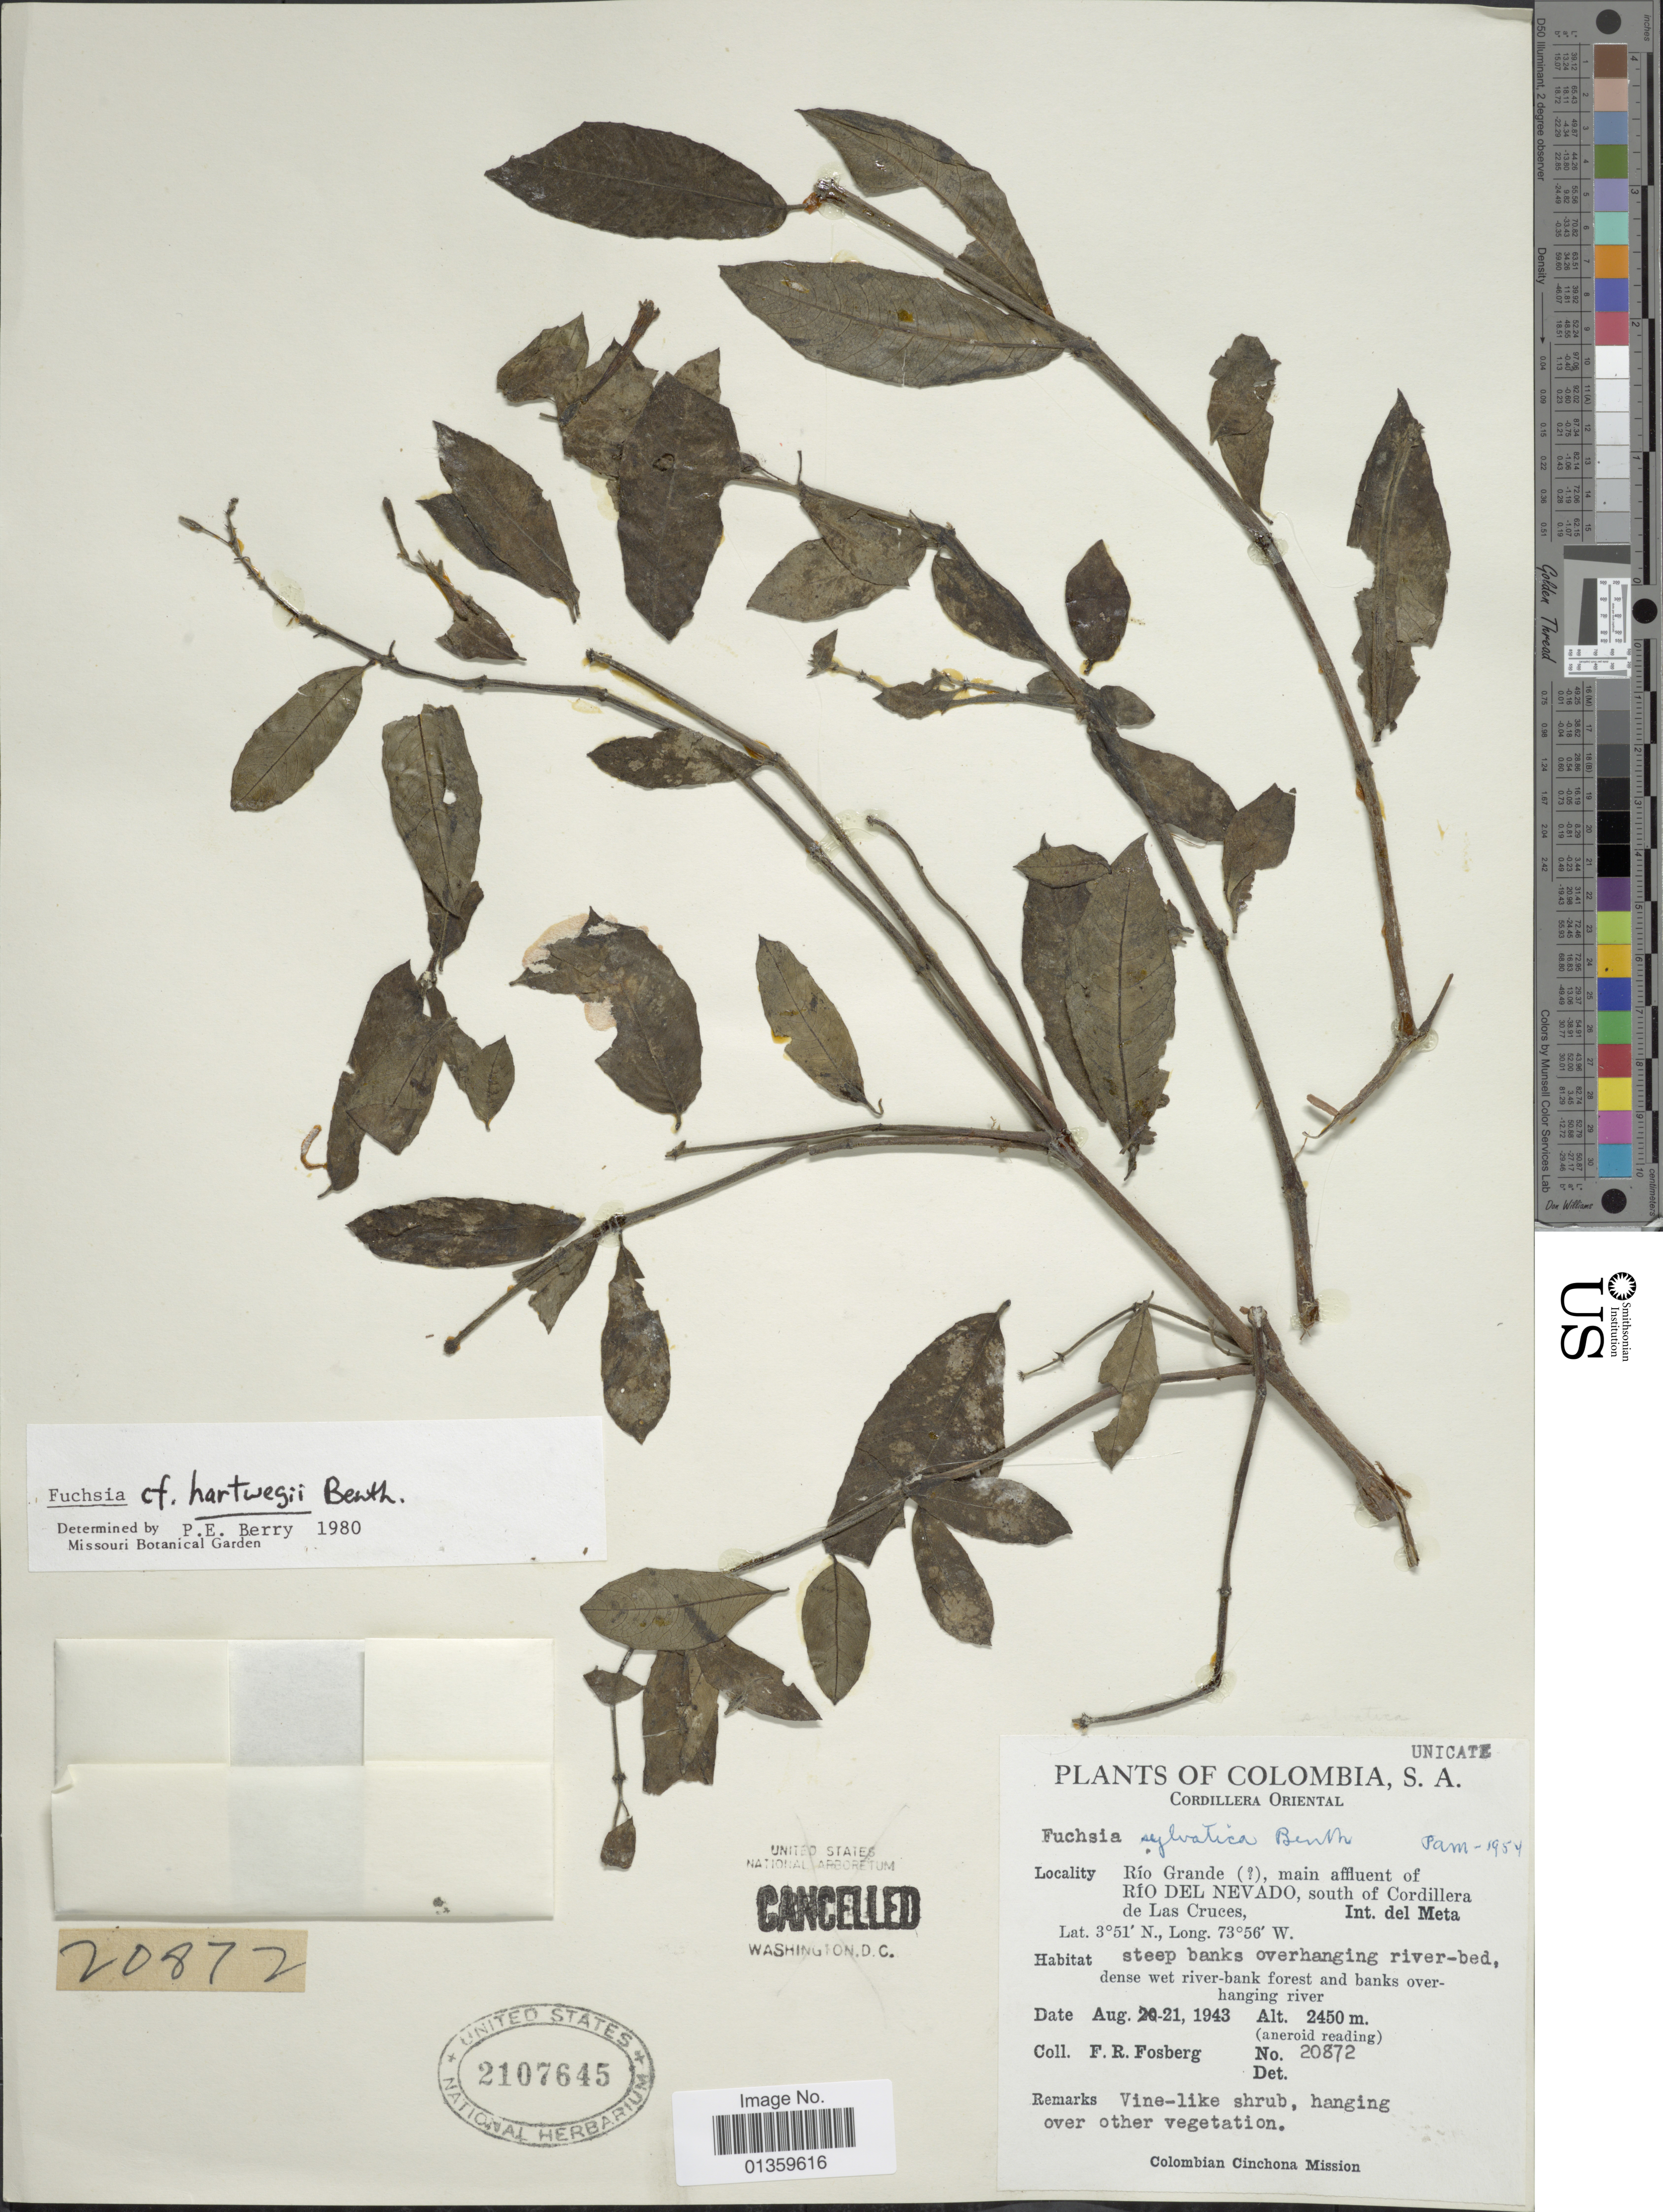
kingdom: Plantae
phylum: Tracheophyta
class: Magnoliopsida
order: Myrtales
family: Onagraceae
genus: Fuchsia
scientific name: Fuchsia hartwegii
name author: Benth.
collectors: F. R. Fosberg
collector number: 20872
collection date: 1943-08-21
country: Colombia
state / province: Meta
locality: Cordillera Oriental. Río Grande, main affluent of Río del Nevado, south of Cordillera de Las Cruces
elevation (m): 2450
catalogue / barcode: US 2107645